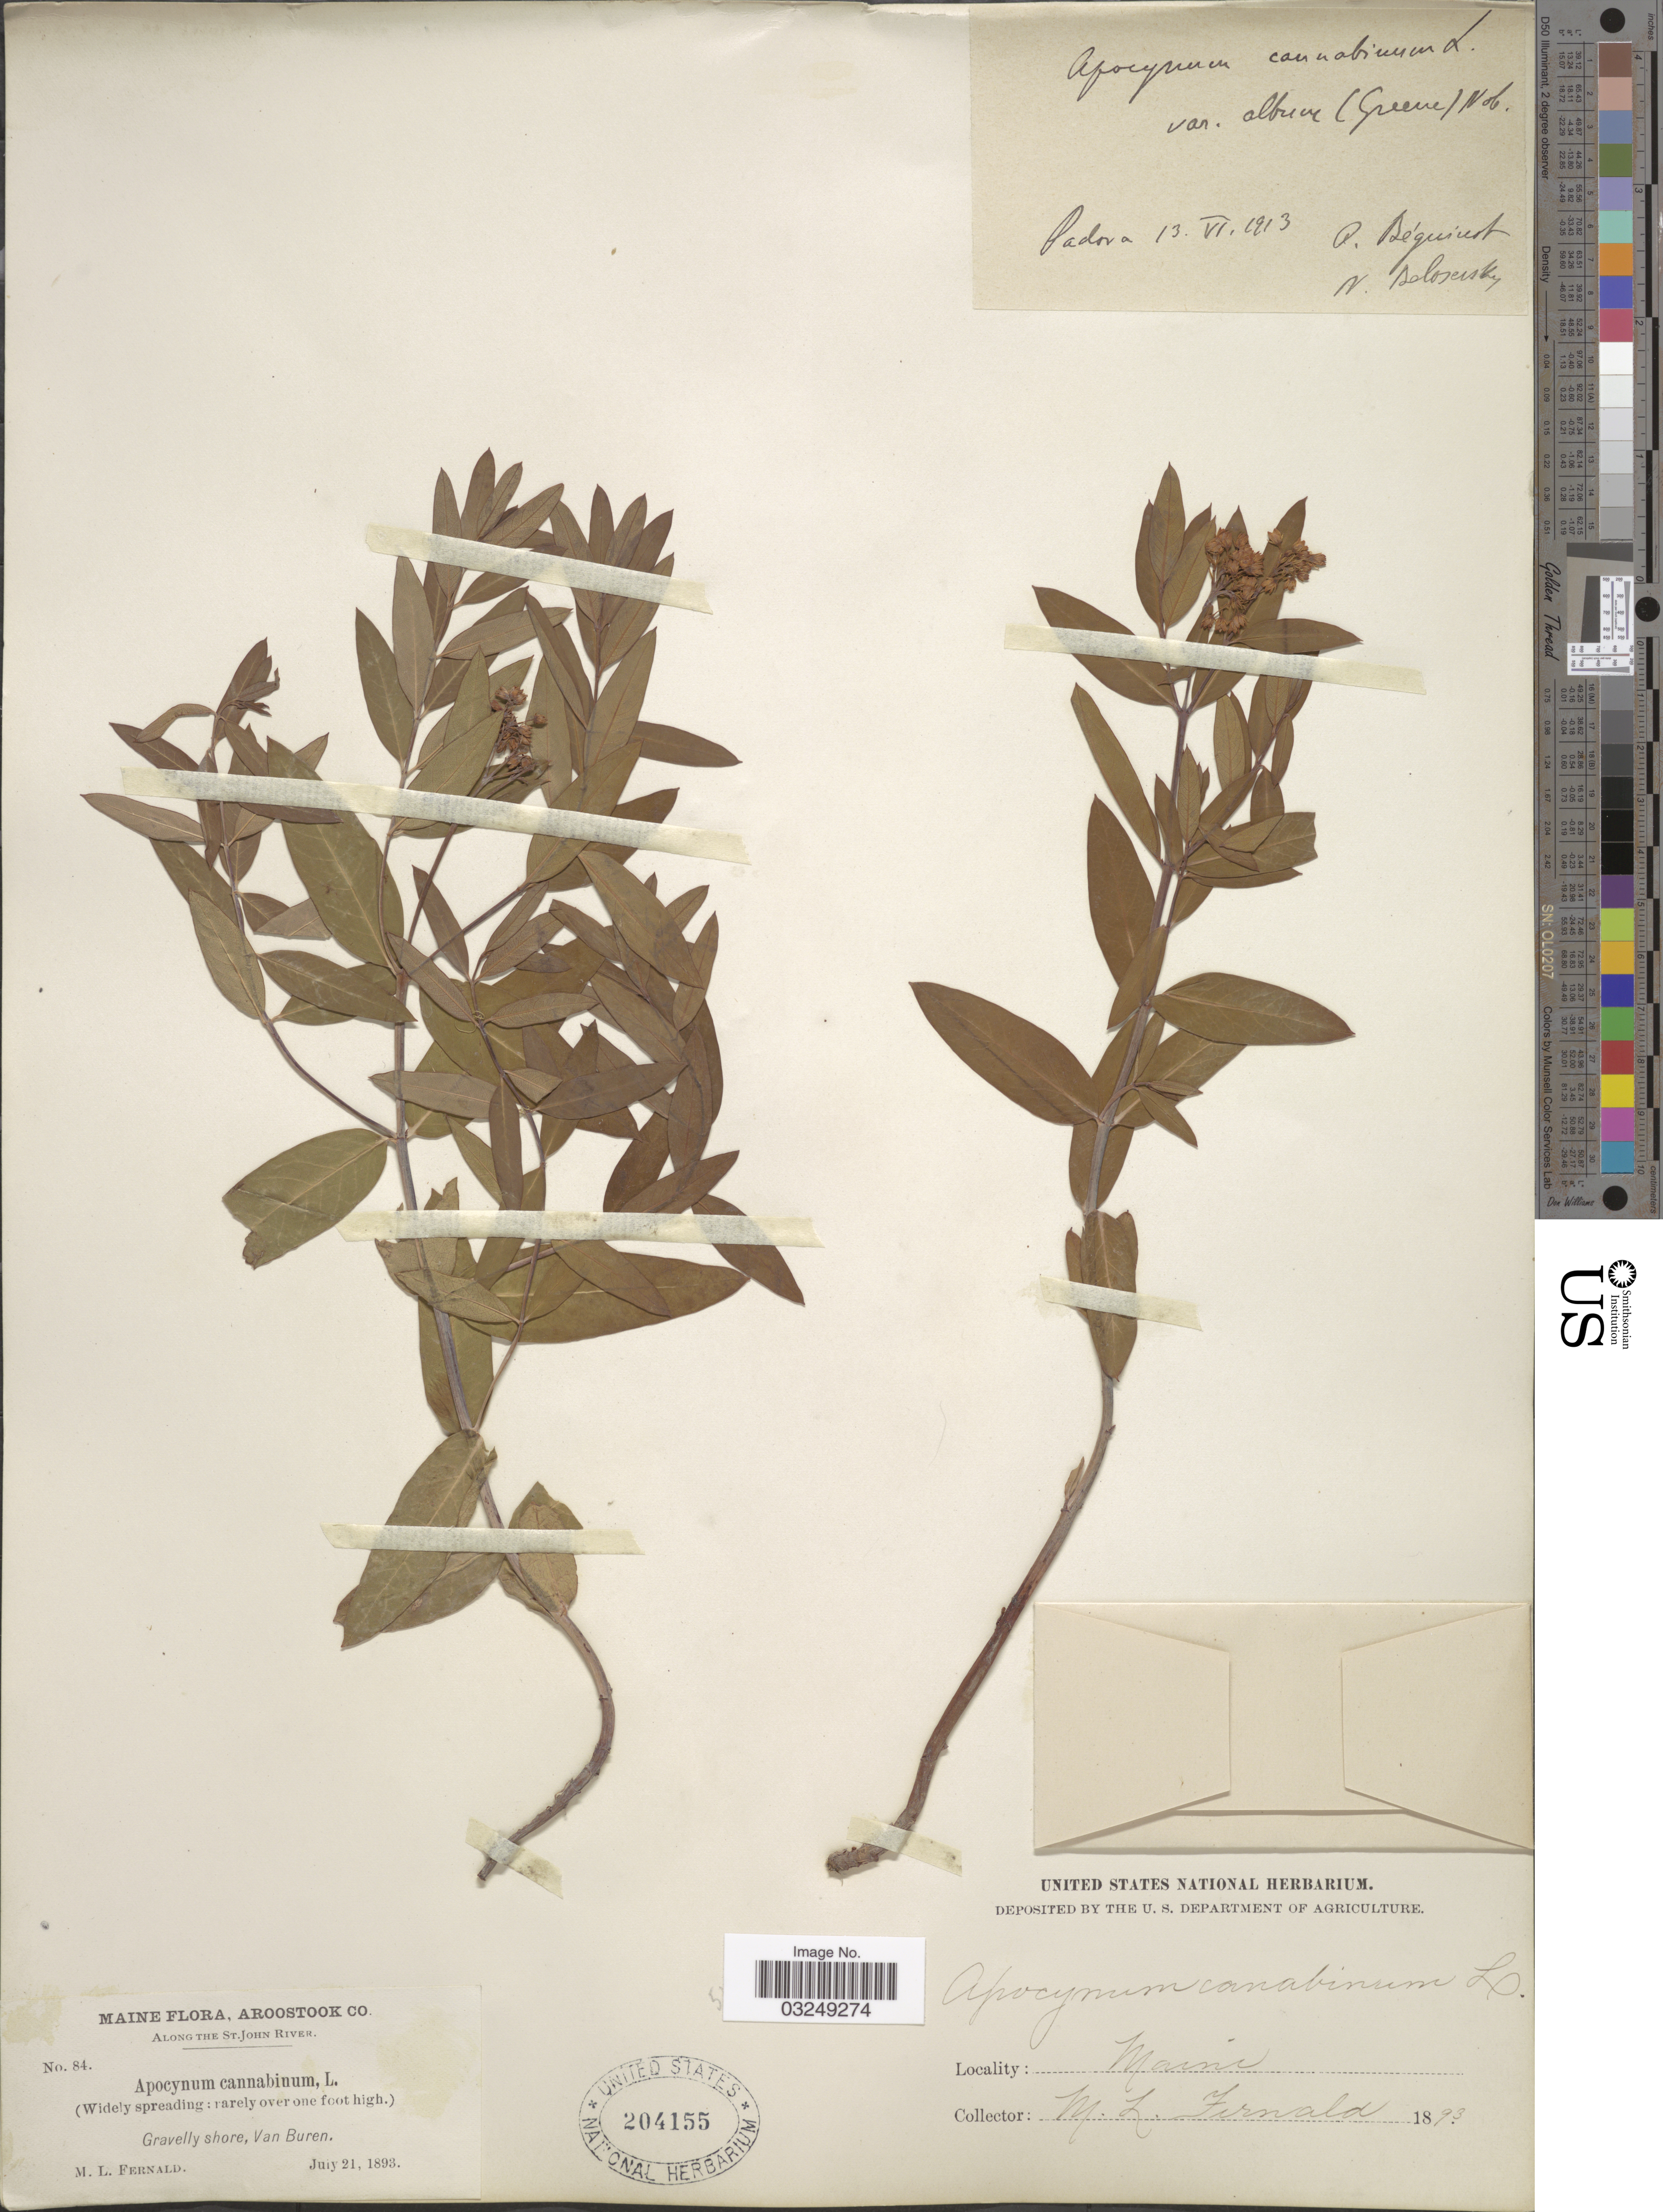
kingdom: Plantae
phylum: Tracheophyta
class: Magnoliopsida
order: Gentianales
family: Apocynaceae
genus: Apocynum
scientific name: Apocynum album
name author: Greene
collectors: M. L. Fernald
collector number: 84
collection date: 1893-07-21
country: United States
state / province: Maine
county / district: Aroostook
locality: Along the St. John River. Gravelly shore, Van Buren.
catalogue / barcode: US 204155